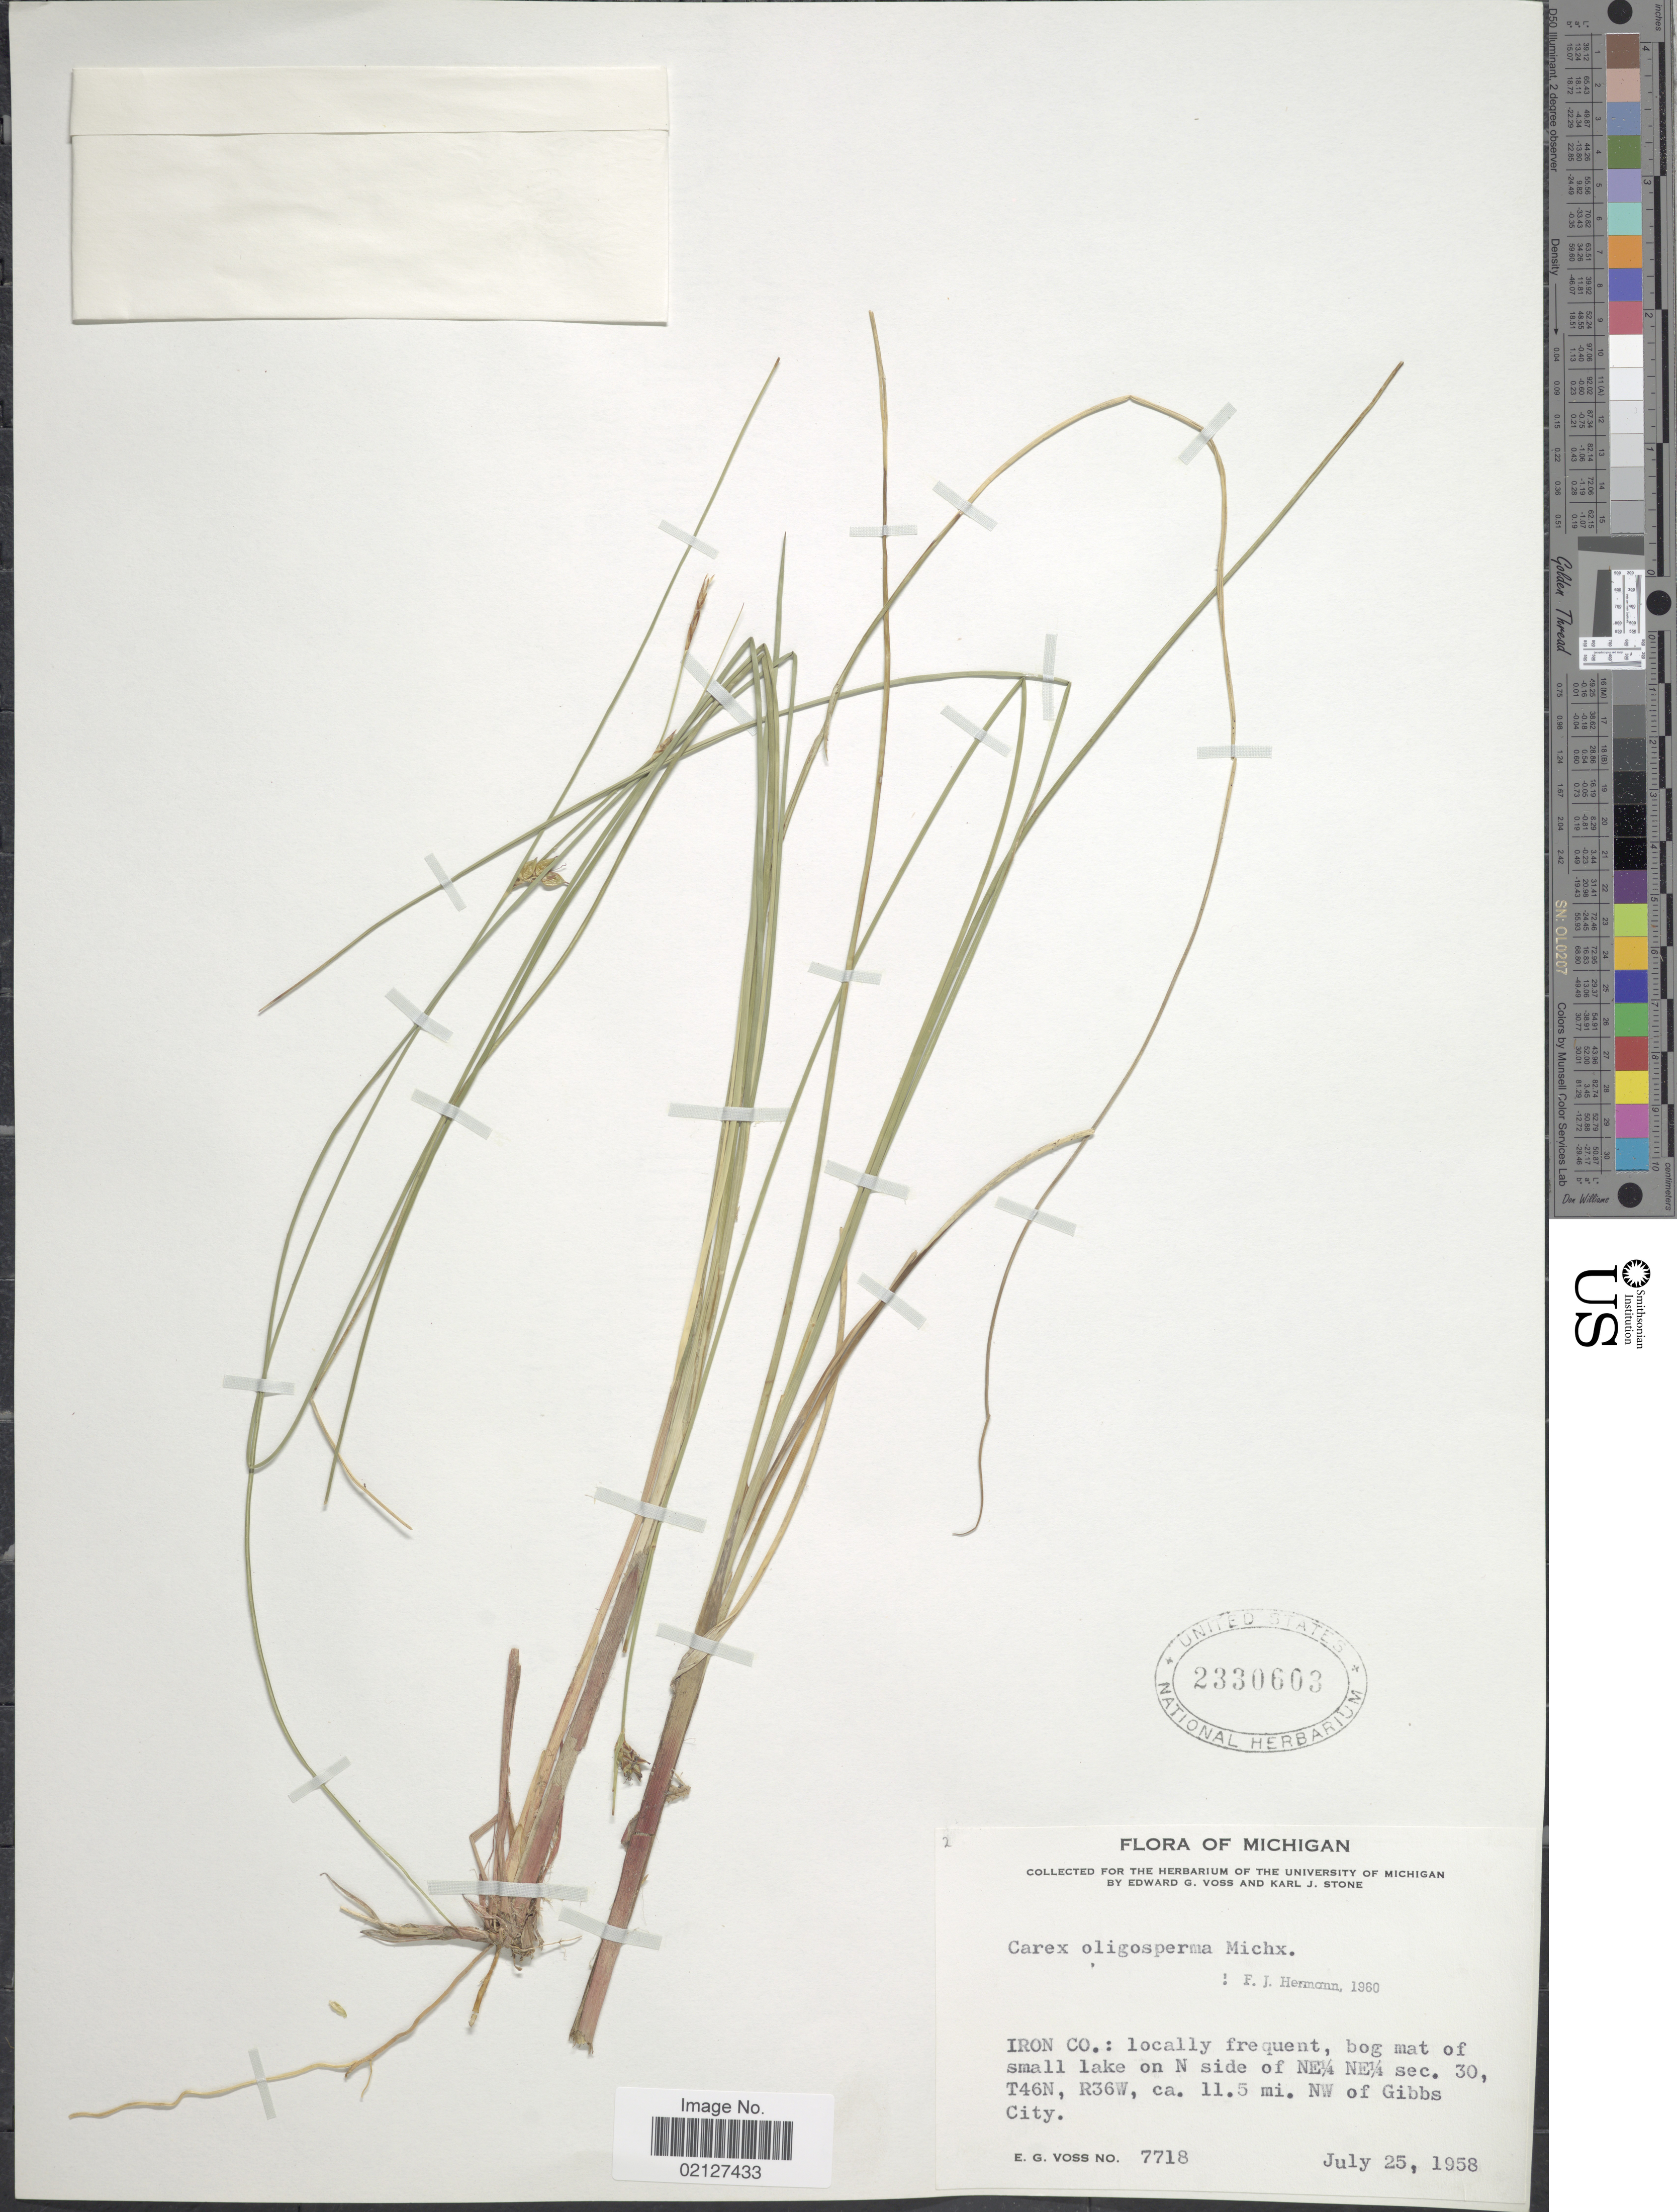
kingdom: Plantae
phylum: Tracheophyta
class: Liliopsida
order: Poales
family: Cyperaceae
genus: Carex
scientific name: Carex oligosperma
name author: Michx.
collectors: E. G. Voss & K. J. Stone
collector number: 7718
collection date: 1958-07-25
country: United States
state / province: Michigan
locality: Iron Co.: small lake on N side of NE1/4 NE 1/4 sec. 30, T46N, R36W, ca. 11.5 mi. NW of Gibbs City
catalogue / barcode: US 2330603